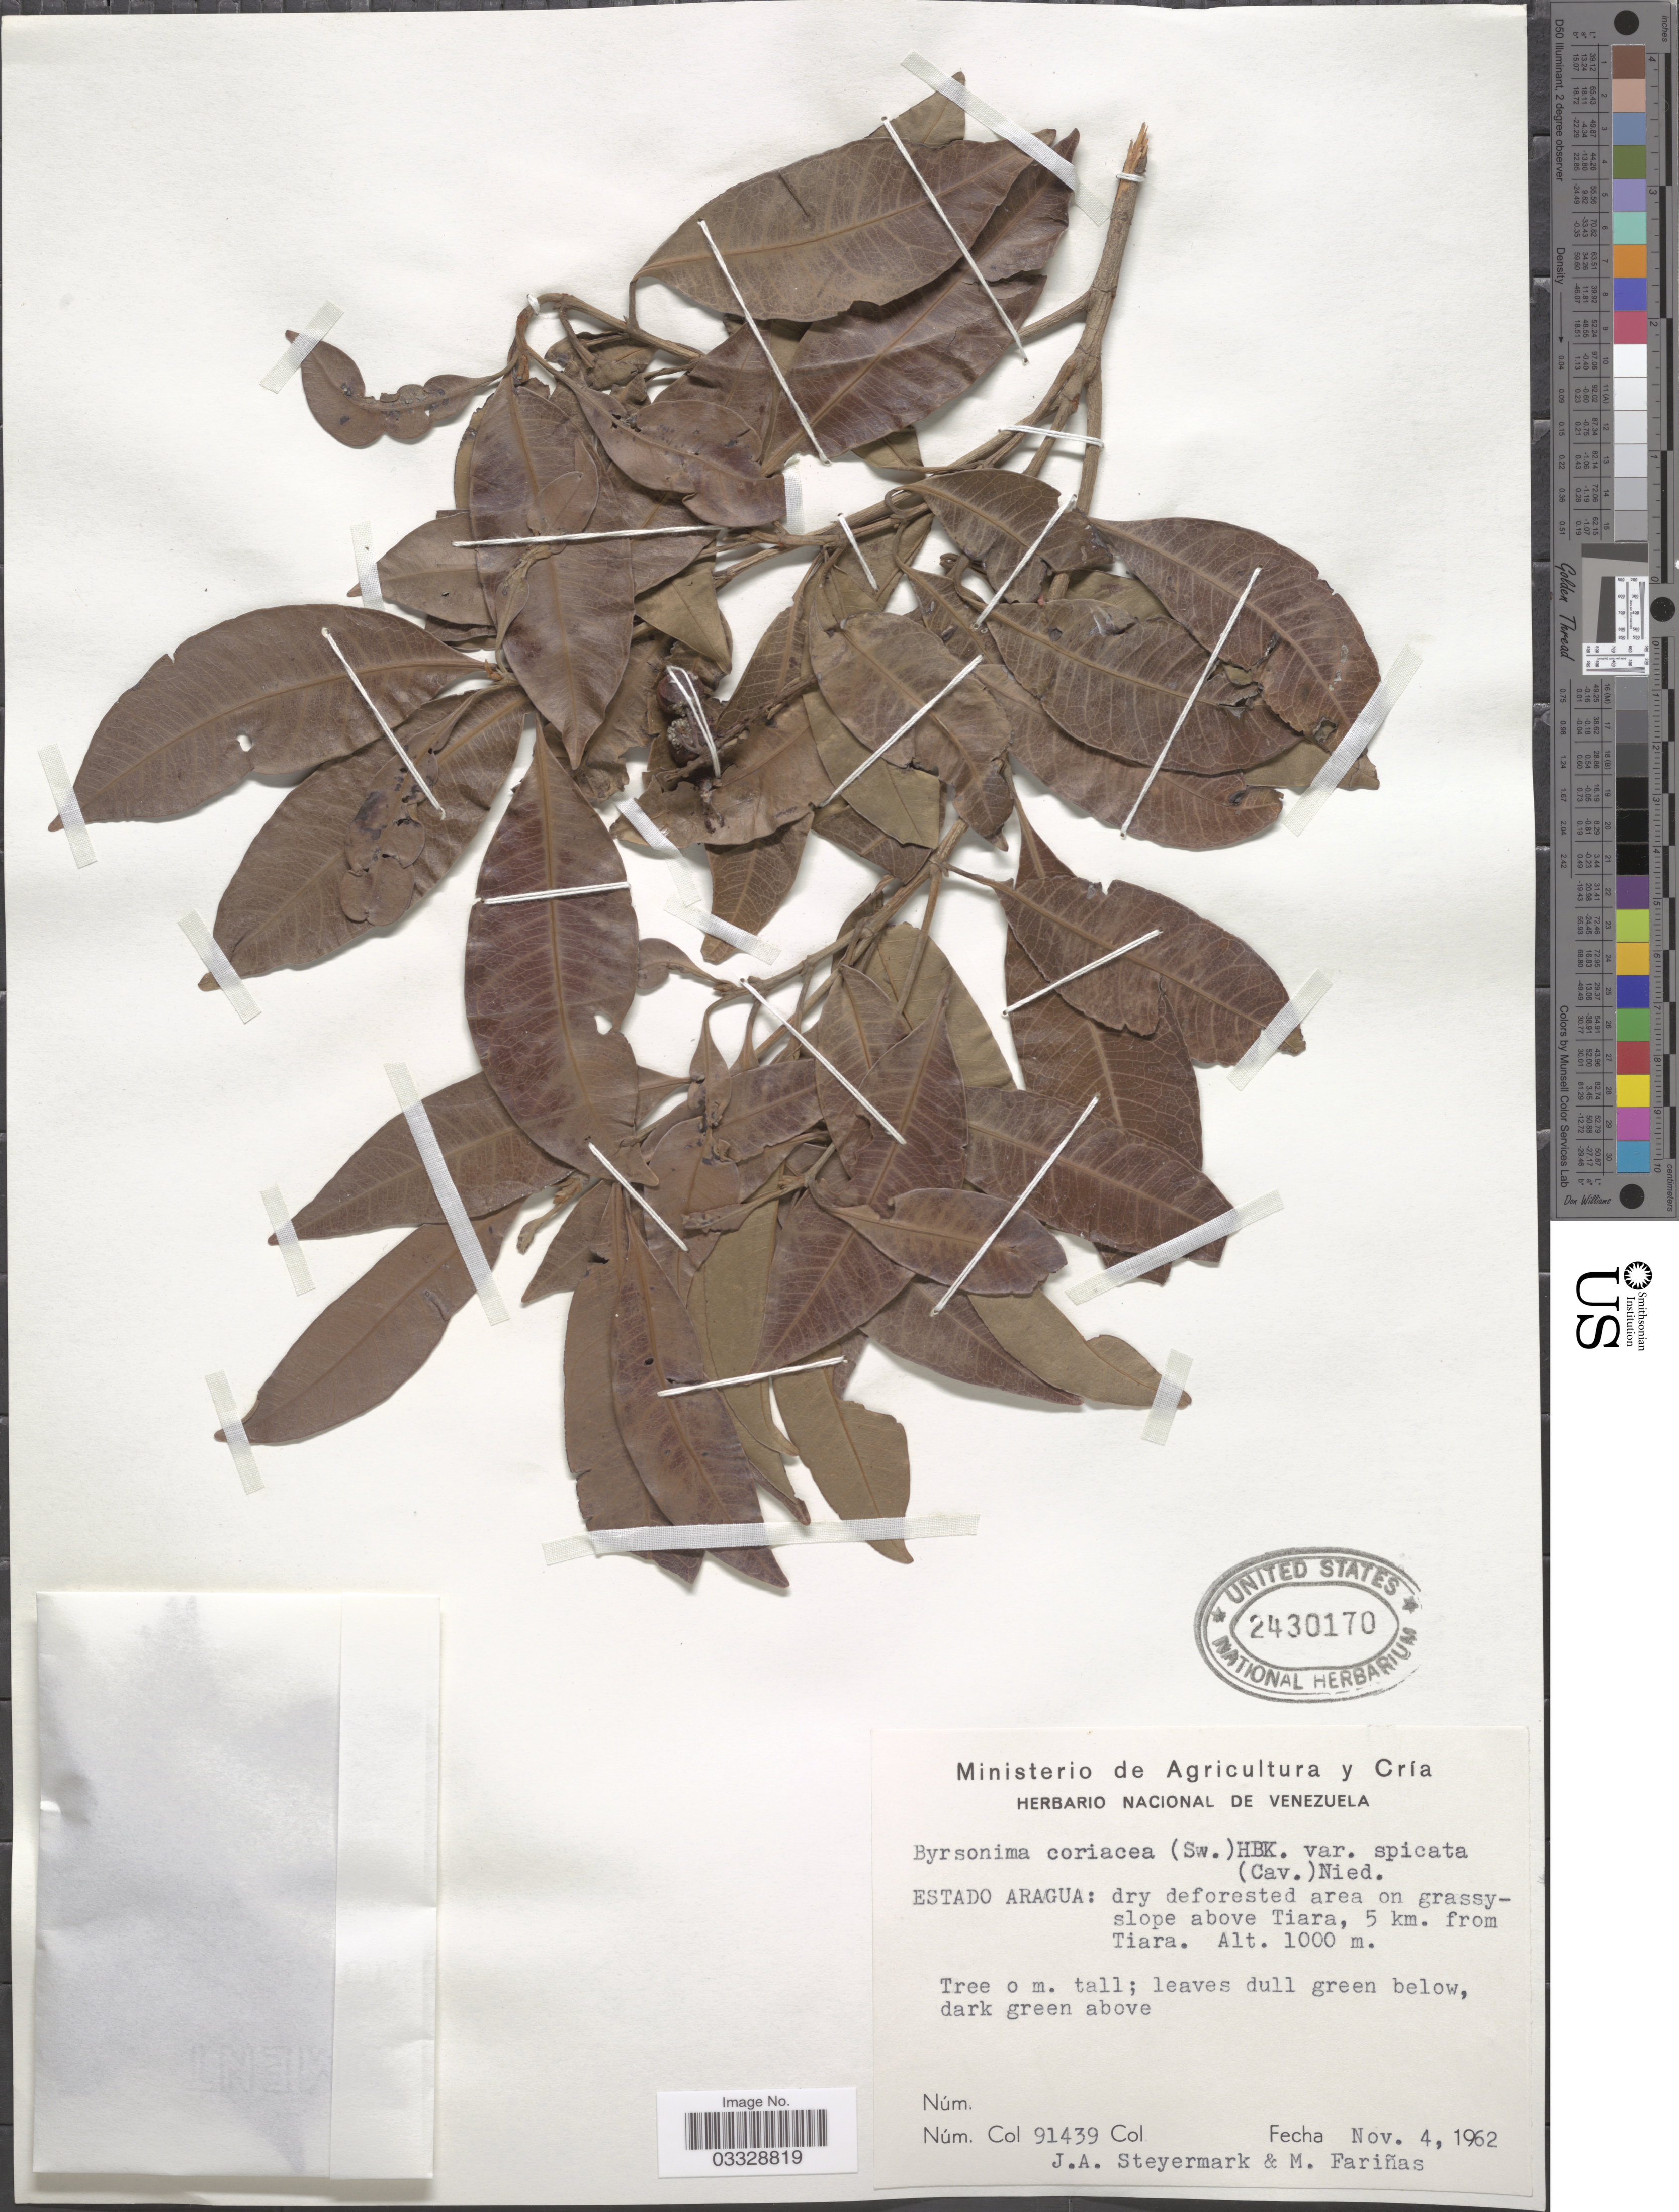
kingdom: Plantae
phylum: Tracheophyta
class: Magnoliopsida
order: Malpighiales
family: Malpighiaceae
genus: Byrsonima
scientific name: Byrsonima coriacea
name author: (Sw.) DC.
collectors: J. Steyermark & M. Fariñas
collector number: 91439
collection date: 1962-11-04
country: Venezuela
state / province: Aragua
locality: Dry deforested area on grassy-slope above Tiara, 5 km. from Tiara.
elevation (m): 1000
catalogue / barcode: US 2430170